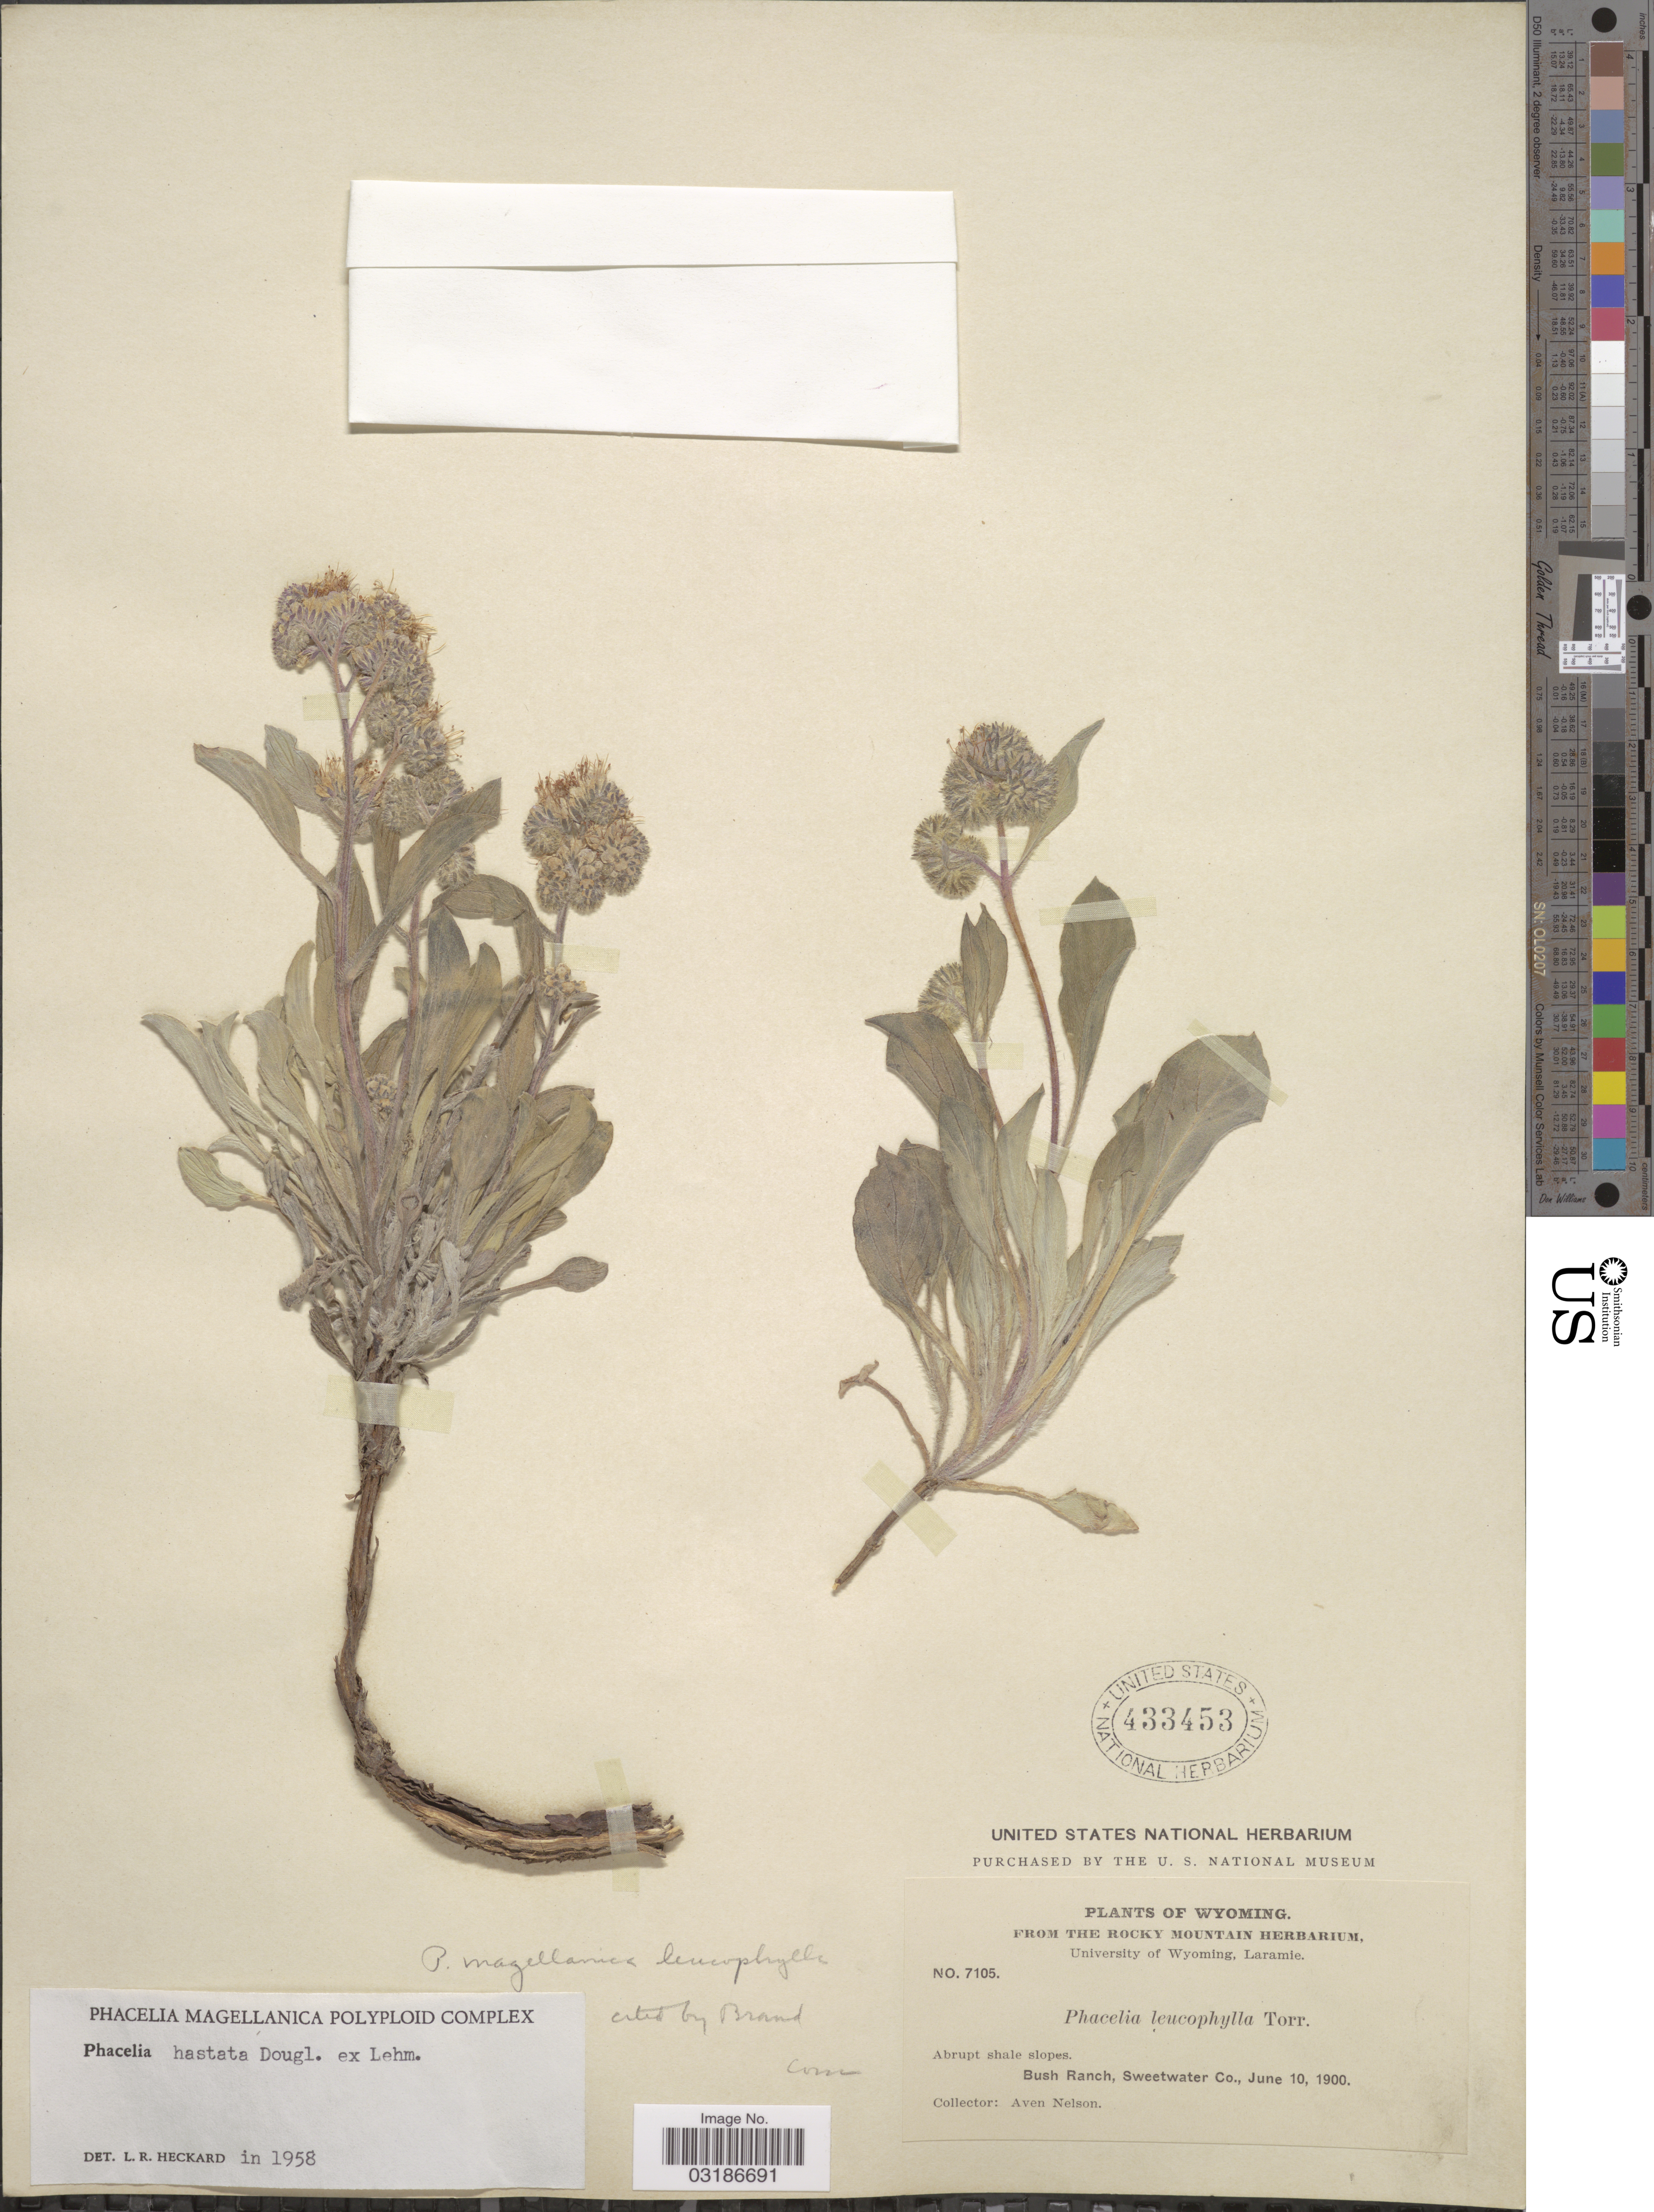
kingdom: Plantae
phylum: Tracheophyta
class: Magnoliopsida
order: Boraginales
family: Hydrophyllaceae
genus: Phacelia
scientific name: Phacelia hastata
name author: Douglas ex Lehm.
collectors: A. Nelson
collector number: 7105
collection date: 1900-06-10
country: United States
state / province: Wyoming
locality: Abrupt shale slopes. Bush Ranch, Sweetwater Co.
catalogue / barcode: US 433453